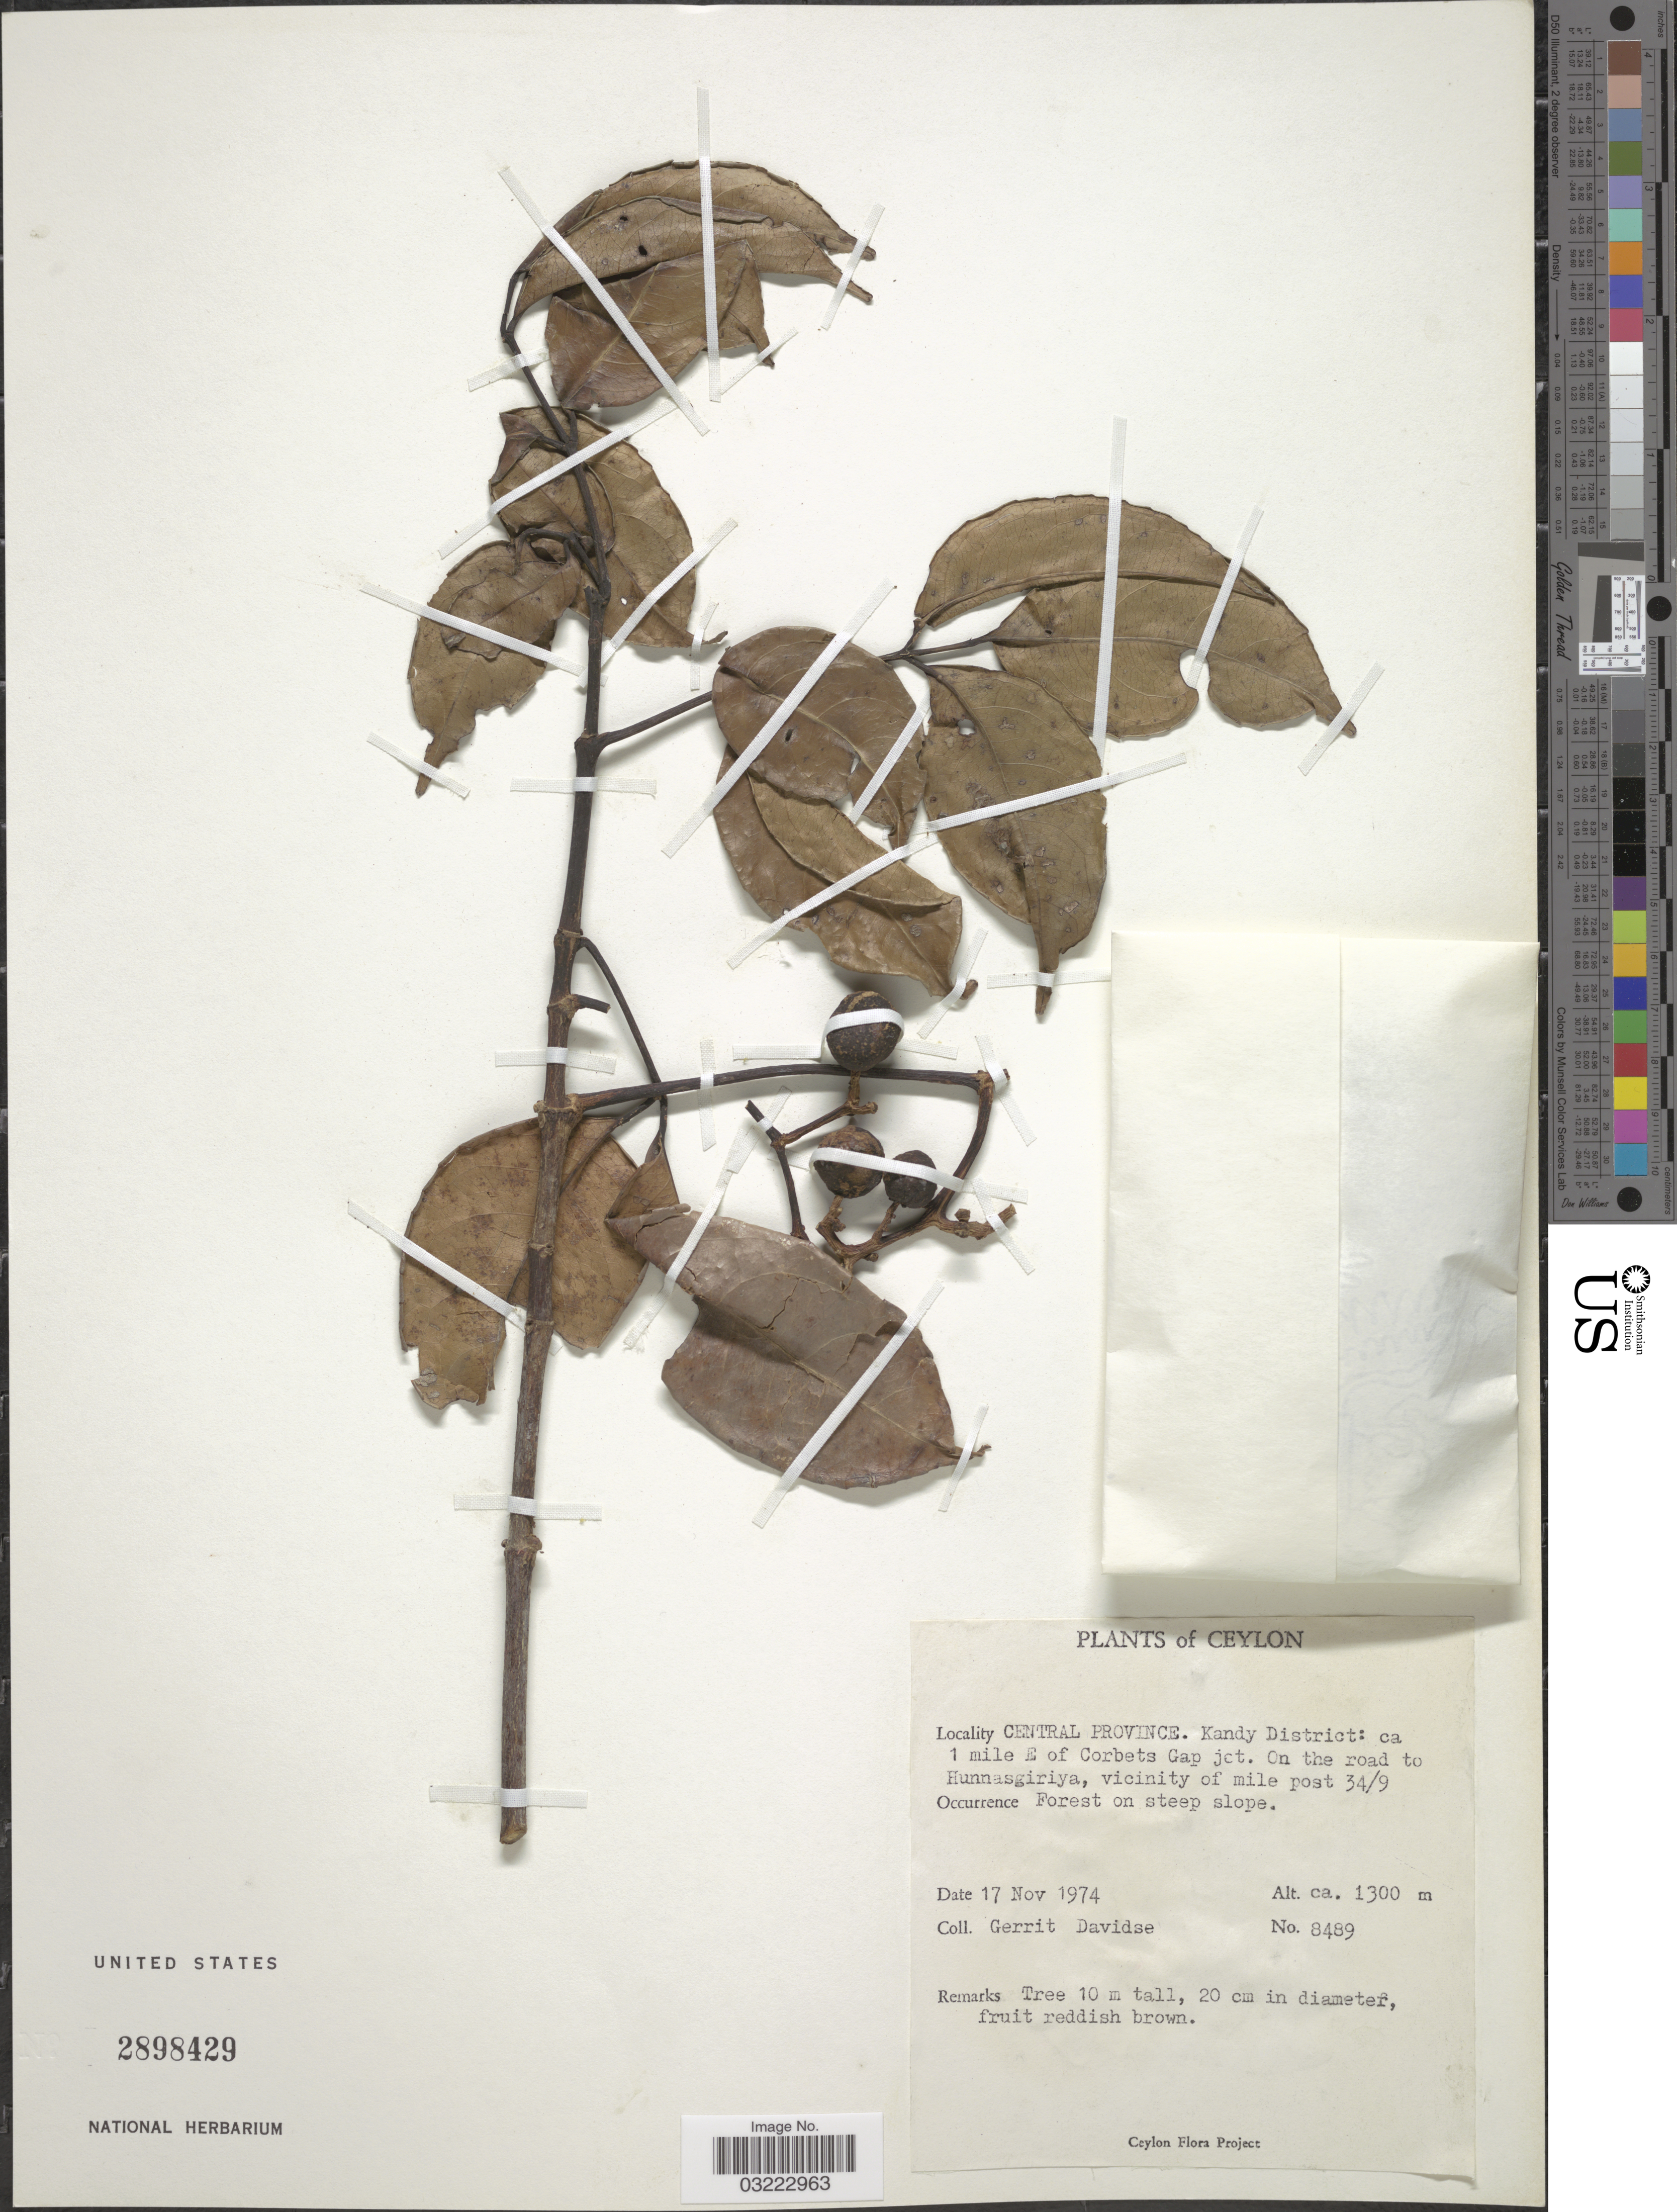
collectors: G. Davidse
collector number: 8489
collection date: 1974-11-17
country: Sri Lanka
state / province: Central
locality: Ceylon. Kandy District: ca 1 mile E of Corbets Gap jct. On the road to Hunnasgiriya, vicinity of mile post 34/9.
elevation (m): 1300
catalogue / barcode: US 2898429